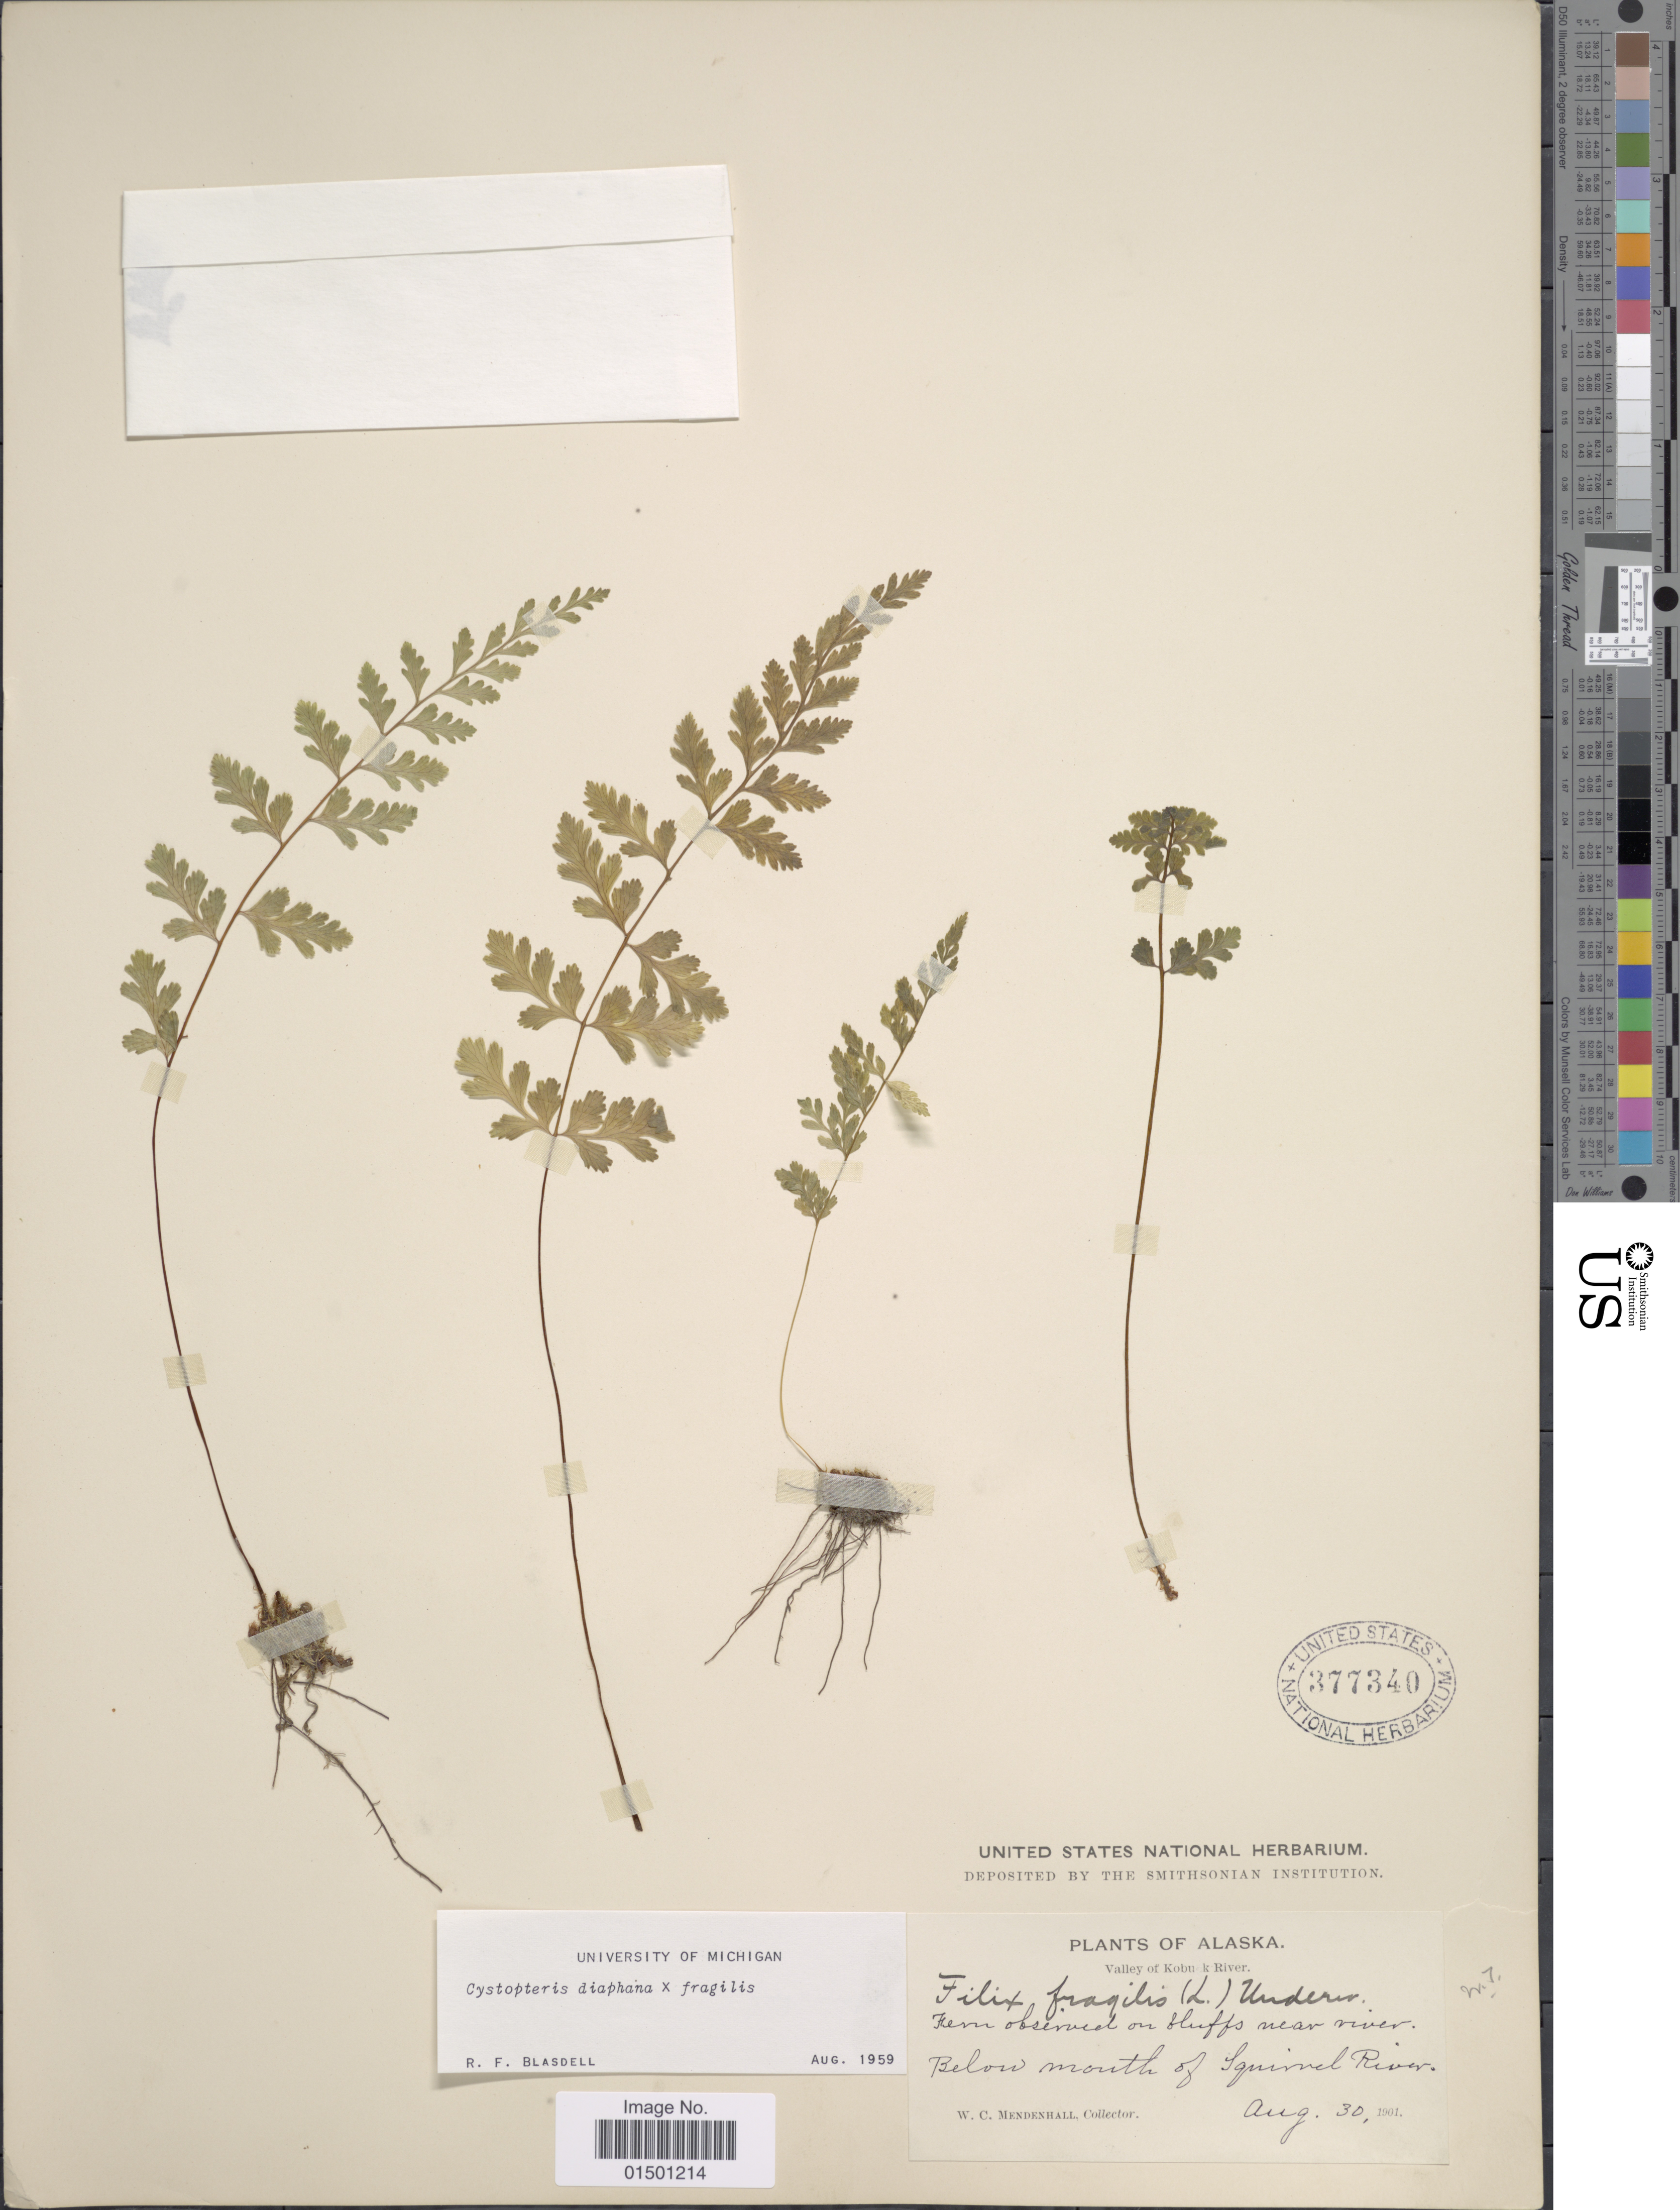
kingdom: Plantae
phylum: Tracheophyta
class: Polypodiopsida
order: Polypodiales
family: Cystopteridaceae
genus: Cystopteris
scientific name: Cystopteris diaphana x C. fragilis (L.) Bernh.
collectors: W. Mendenhall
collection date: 1901-08-30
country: United States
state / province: Alaska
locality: Valley of Kobuk River, fern observed on blufs near river, below mouth of Squirrel River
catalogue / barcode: US 377340